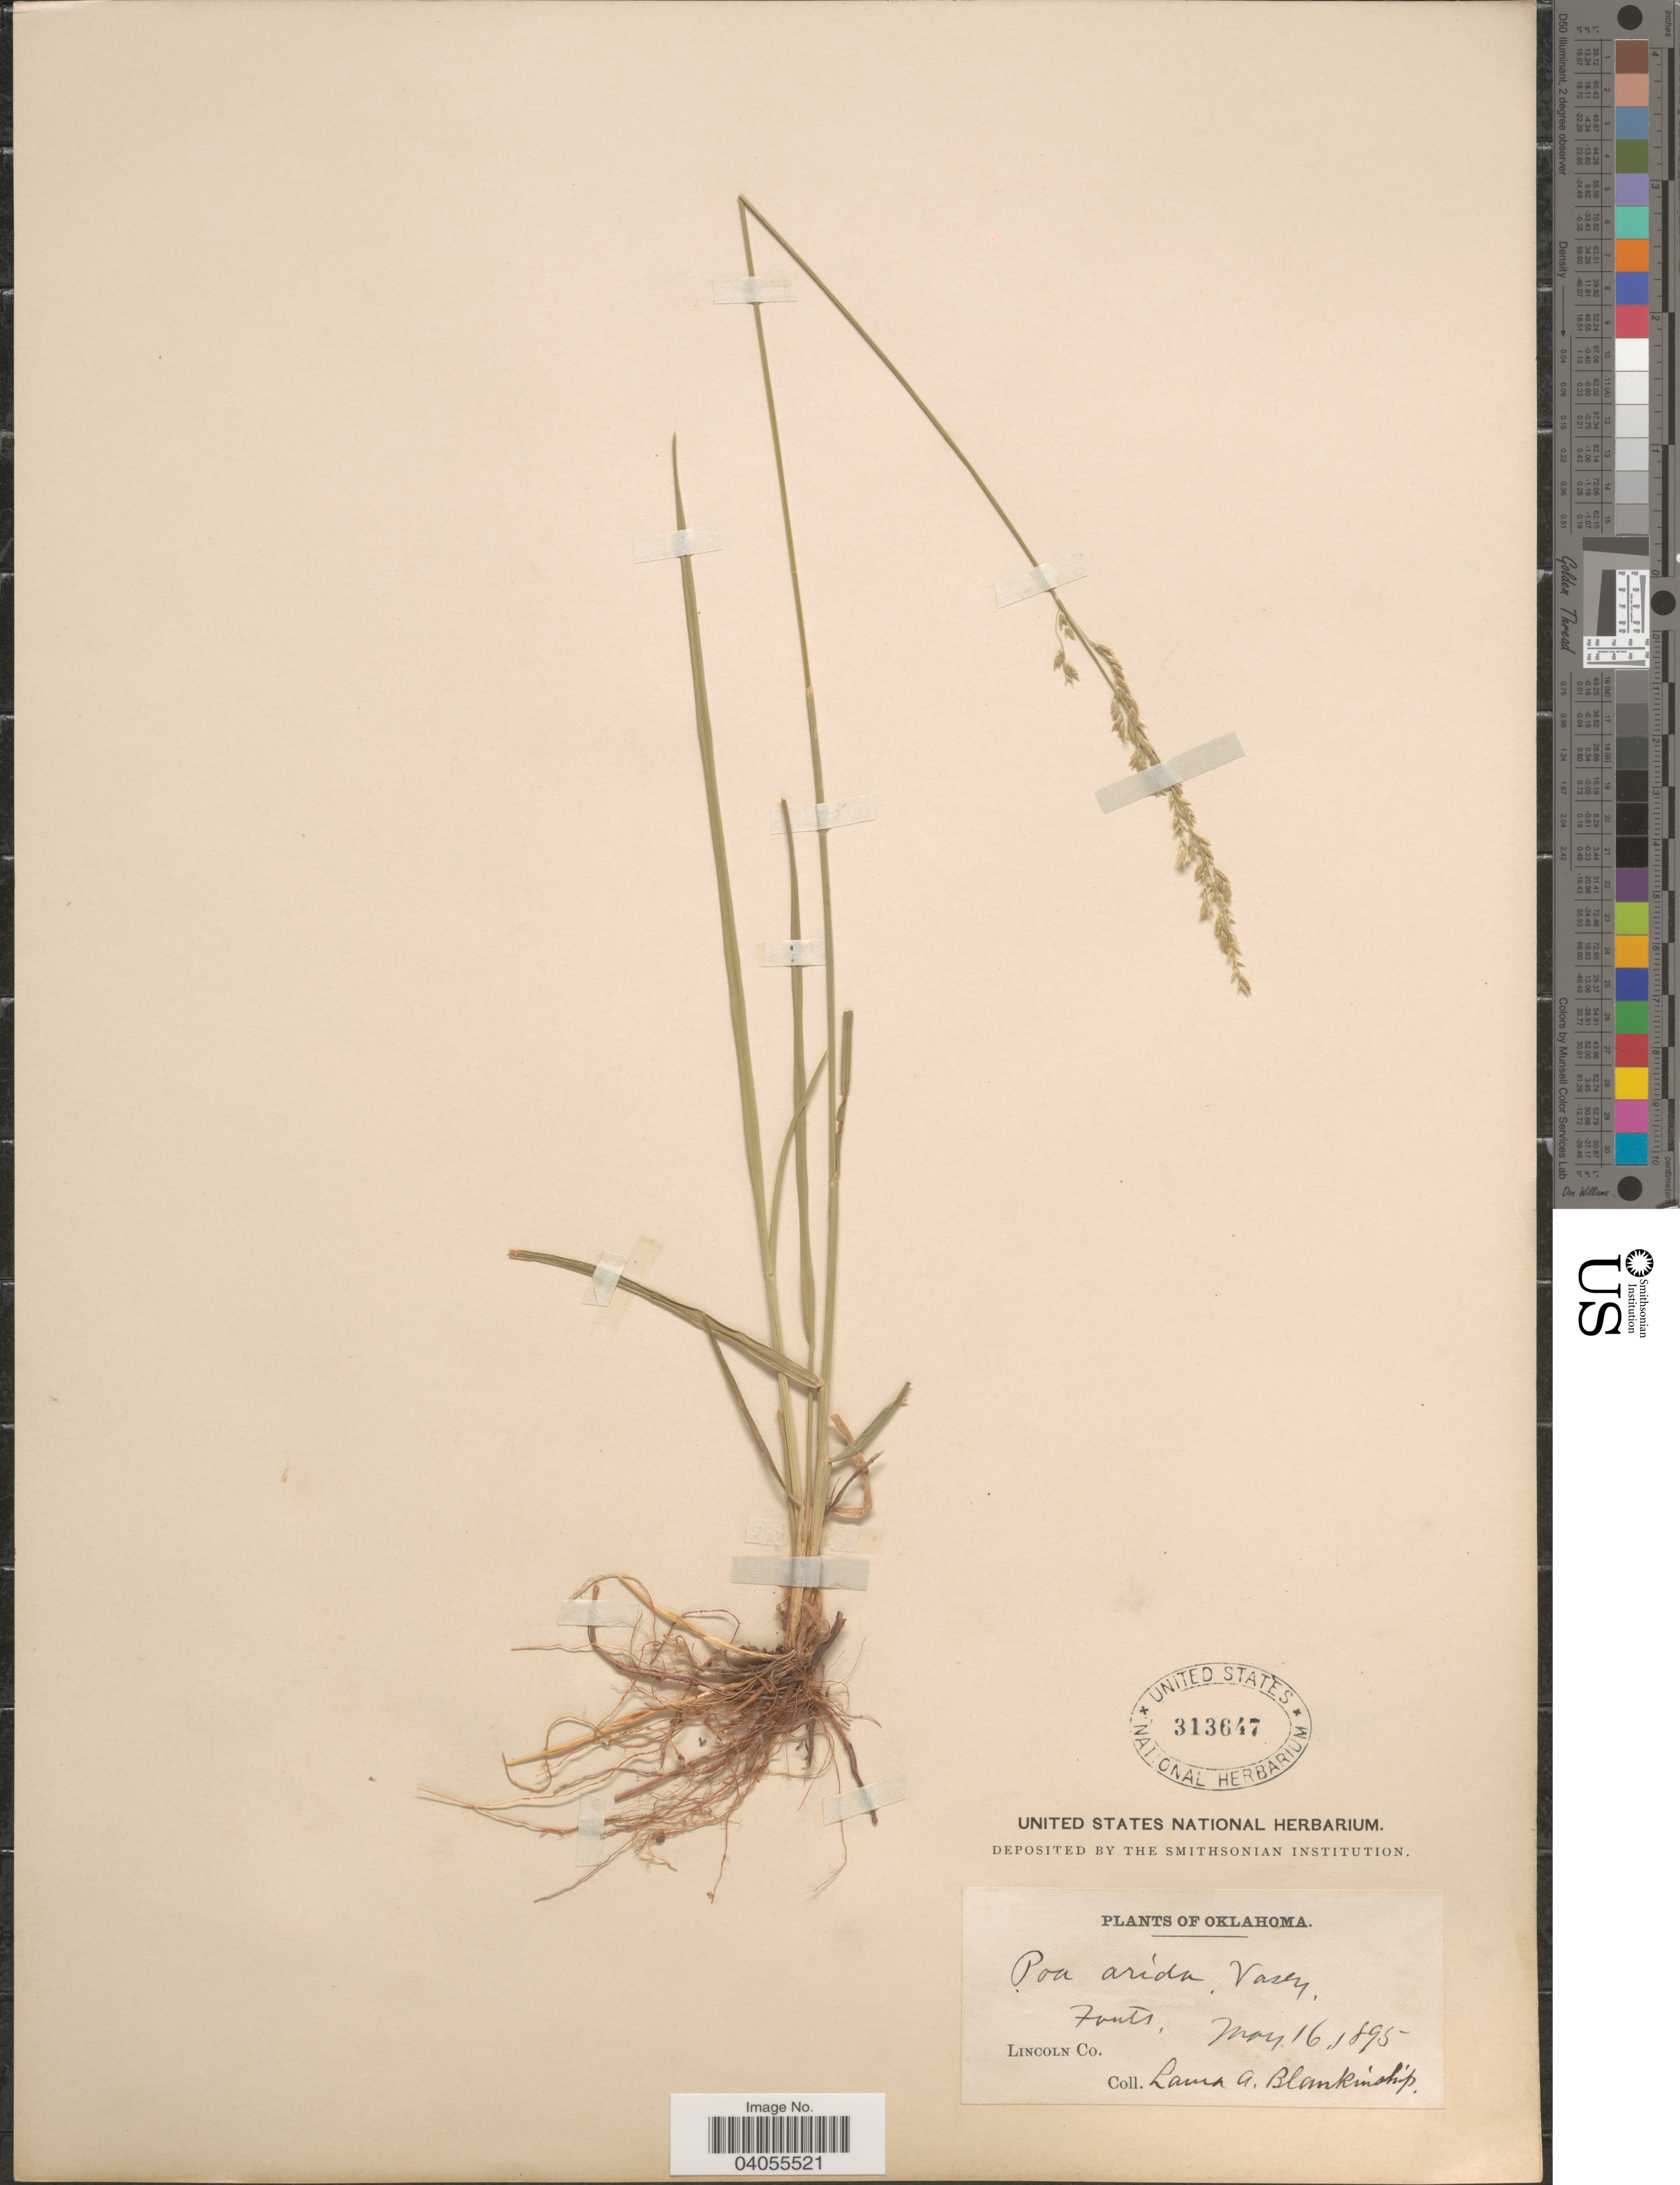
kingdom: Plantae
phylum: Tracheophyta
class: Liliopsida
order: Poales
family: Poaceae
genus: Poa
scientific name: Poa arida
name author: Vasey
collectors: L. A. Blankinship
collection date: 1895-05-16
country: United States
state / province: Oklahoma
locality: Funts, Lincoln Co.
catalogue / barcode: US 313647